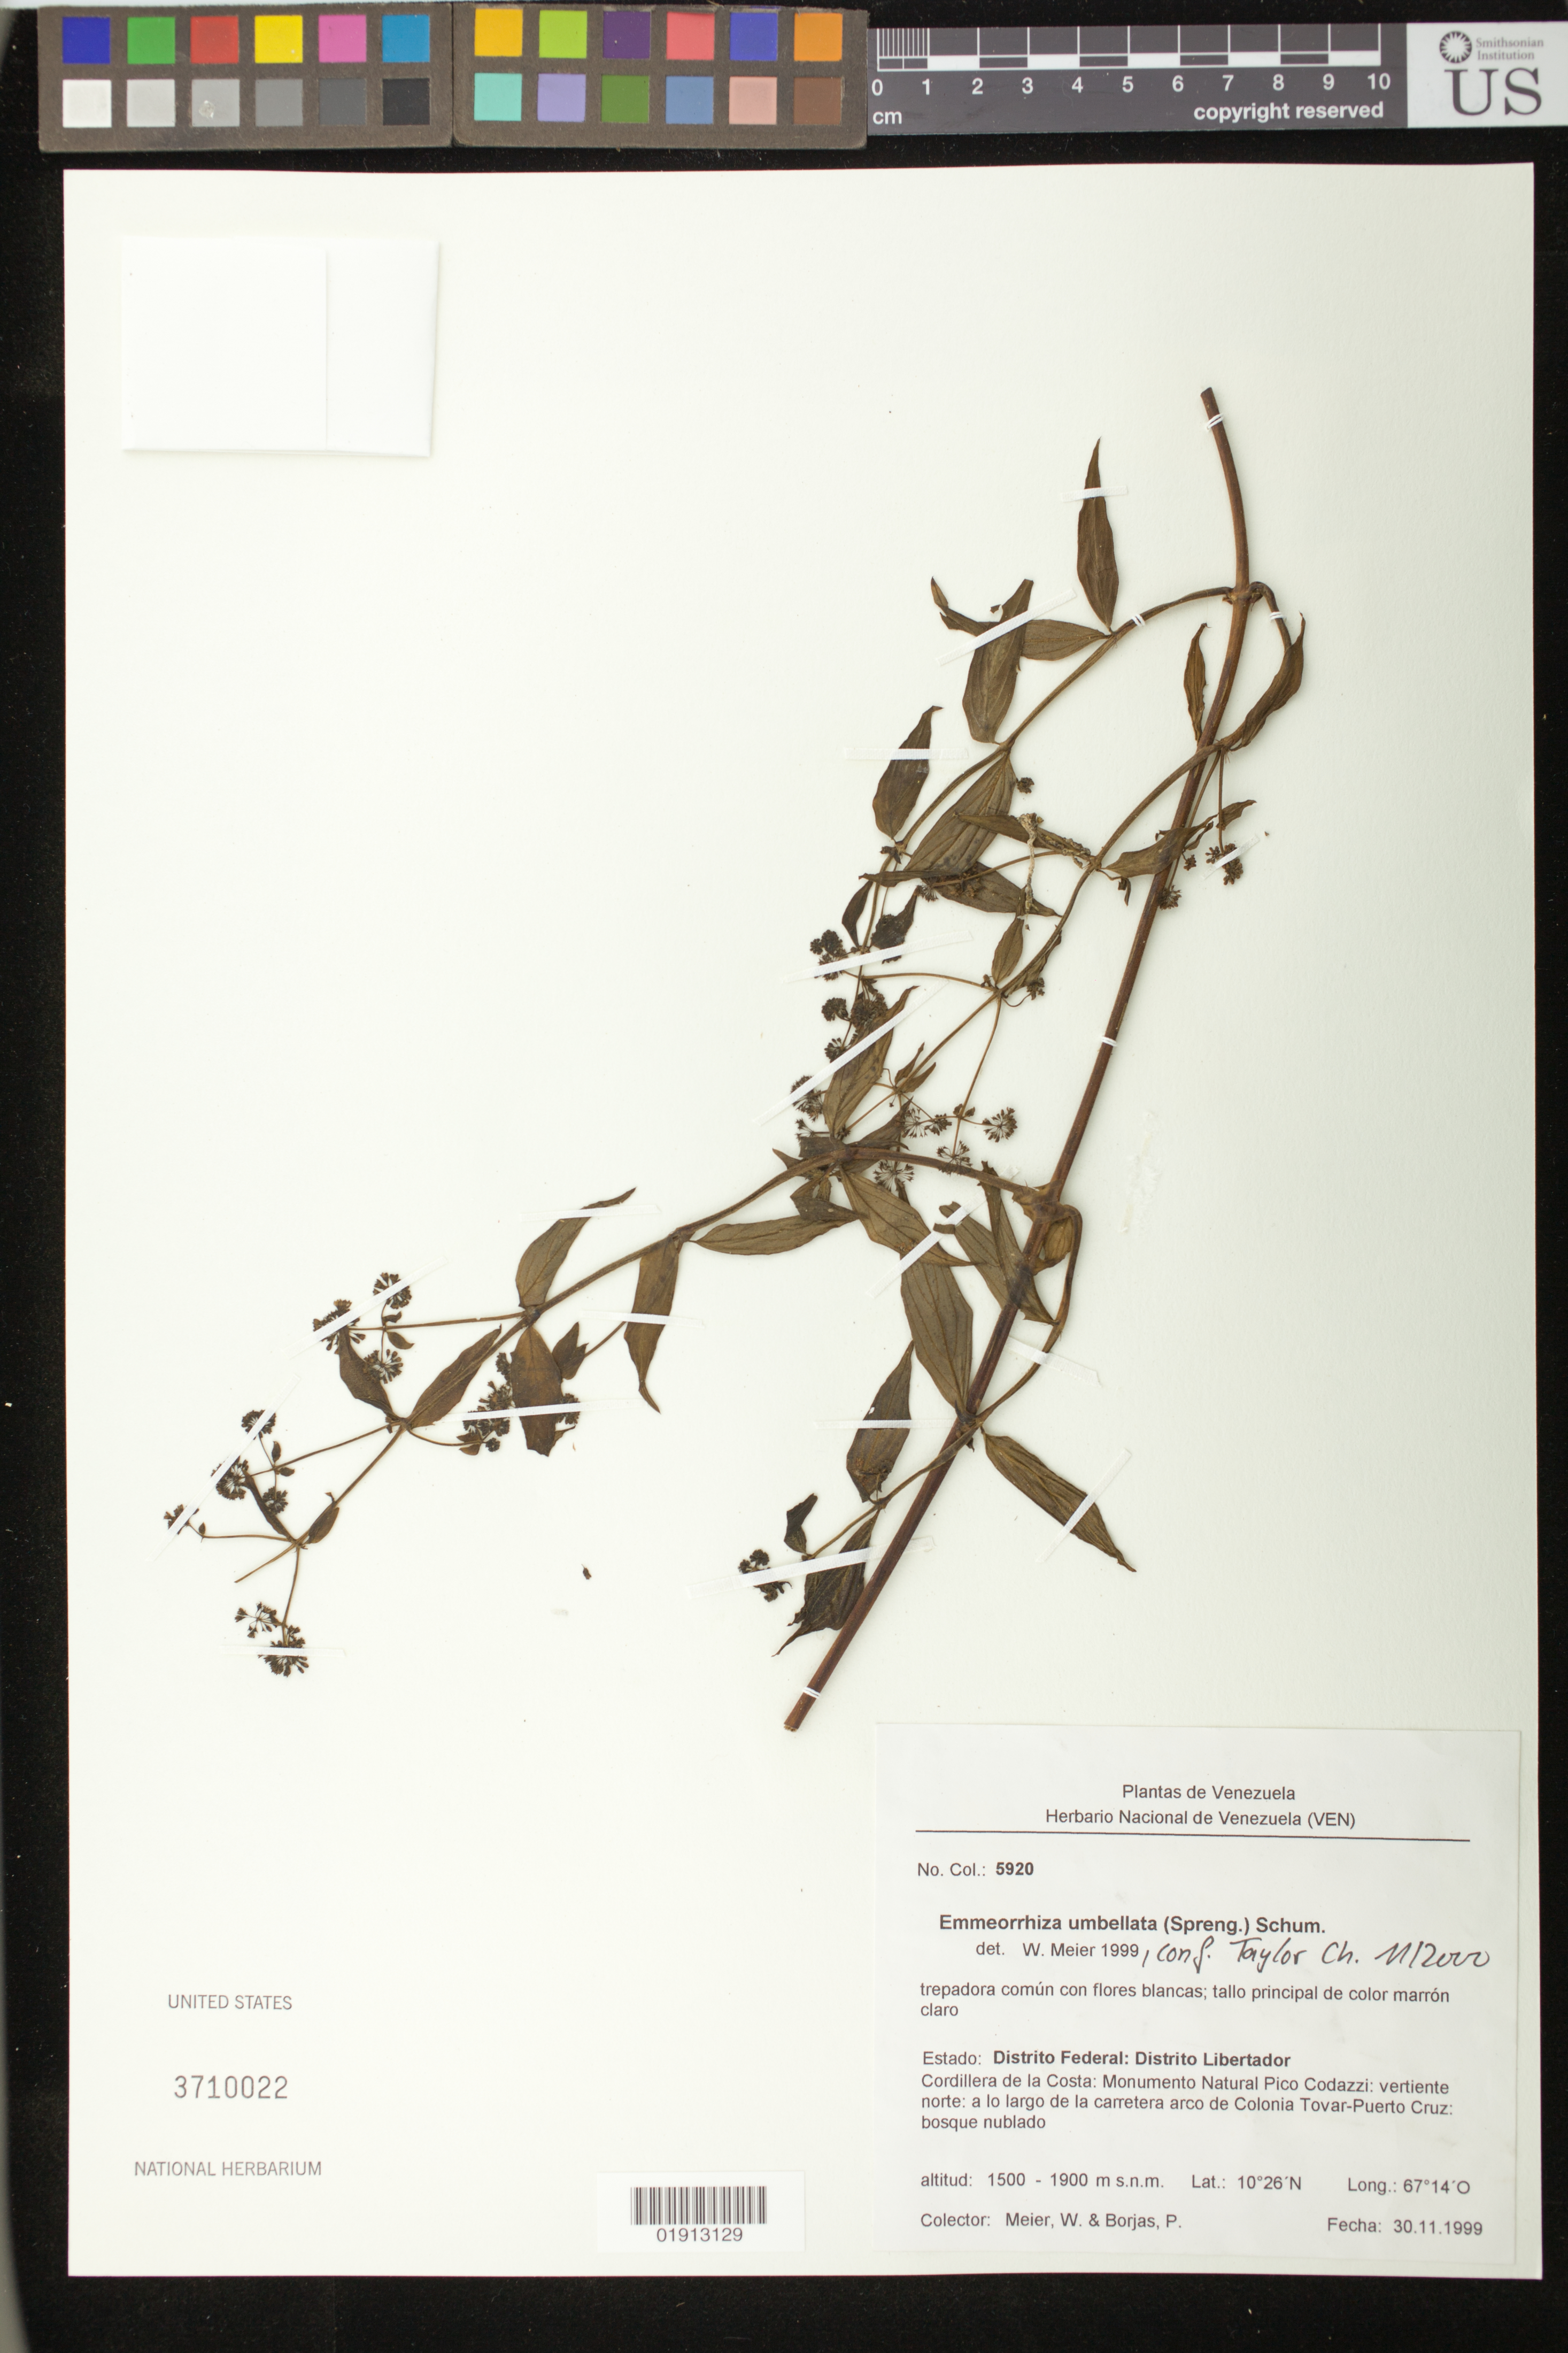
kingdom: Plantae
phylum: Tracheophyta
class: Magnoliopsida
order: Gentianales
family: Rubiaceae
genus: Emmeorhiza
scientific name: Emmeorhiza umbellata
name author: (Spreng.) K. Schum.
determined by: Meier, Winfried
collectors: W. Meier & P. Borjas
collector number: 5920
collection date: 1999-11-30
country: Venezuela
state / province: Distrito Federal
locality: Cordillera de la Costa: Monumento Natural Pico Codazzi; vertiente norte; a lo largo de la carretera arco de Colonia Tovar-Puerto Cruz; bosque nublado.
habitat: bosque nublado.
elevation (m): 1500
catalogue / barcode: US 3710022